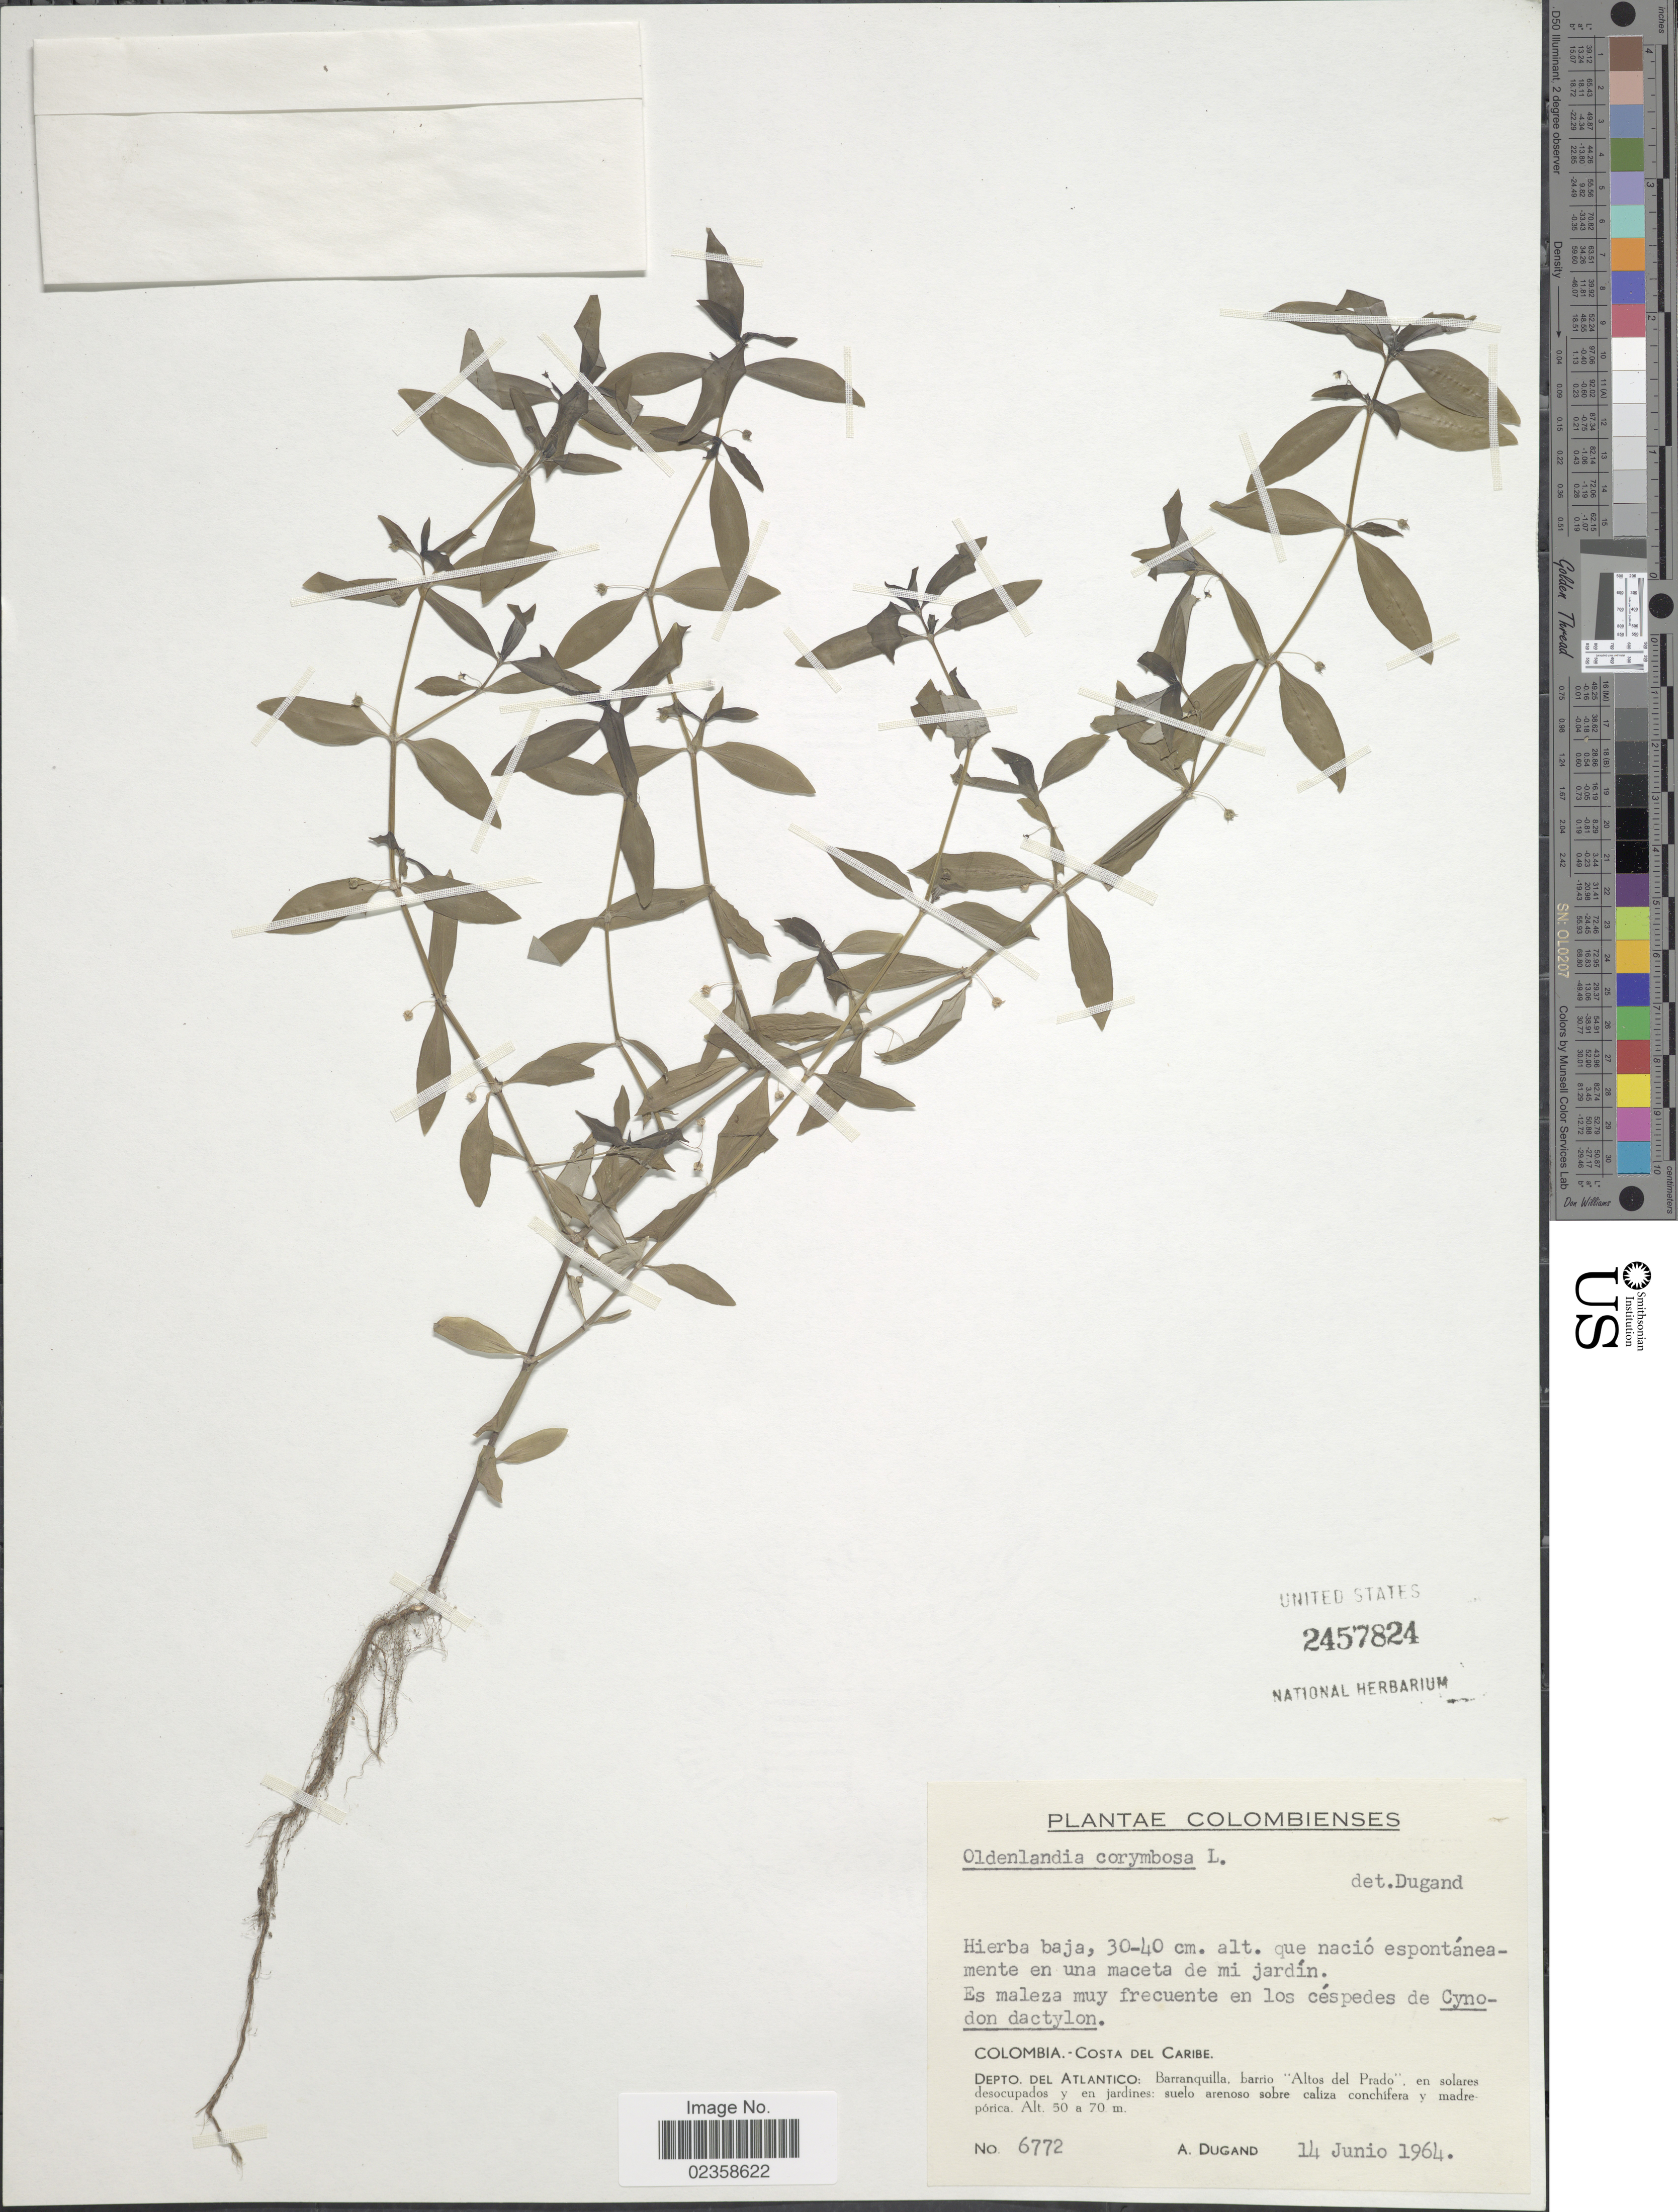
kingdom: Plantae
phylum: Tracheophyta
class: Magnoliopsida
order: Gentianales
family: Rubiaceae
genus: Oldenlandia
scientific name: Oldenlandia corymbosa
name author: L.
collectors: A. Dugand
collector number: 6772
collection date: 1964-06-14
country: Colombia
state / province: Atlántico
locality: Colombia, Costa Del Caribe, Depto. Del Atlantico: Barranquilla, barrio Altos del Prado, en solares desocupados y en jardines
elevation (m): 50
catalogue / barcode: US 2457824